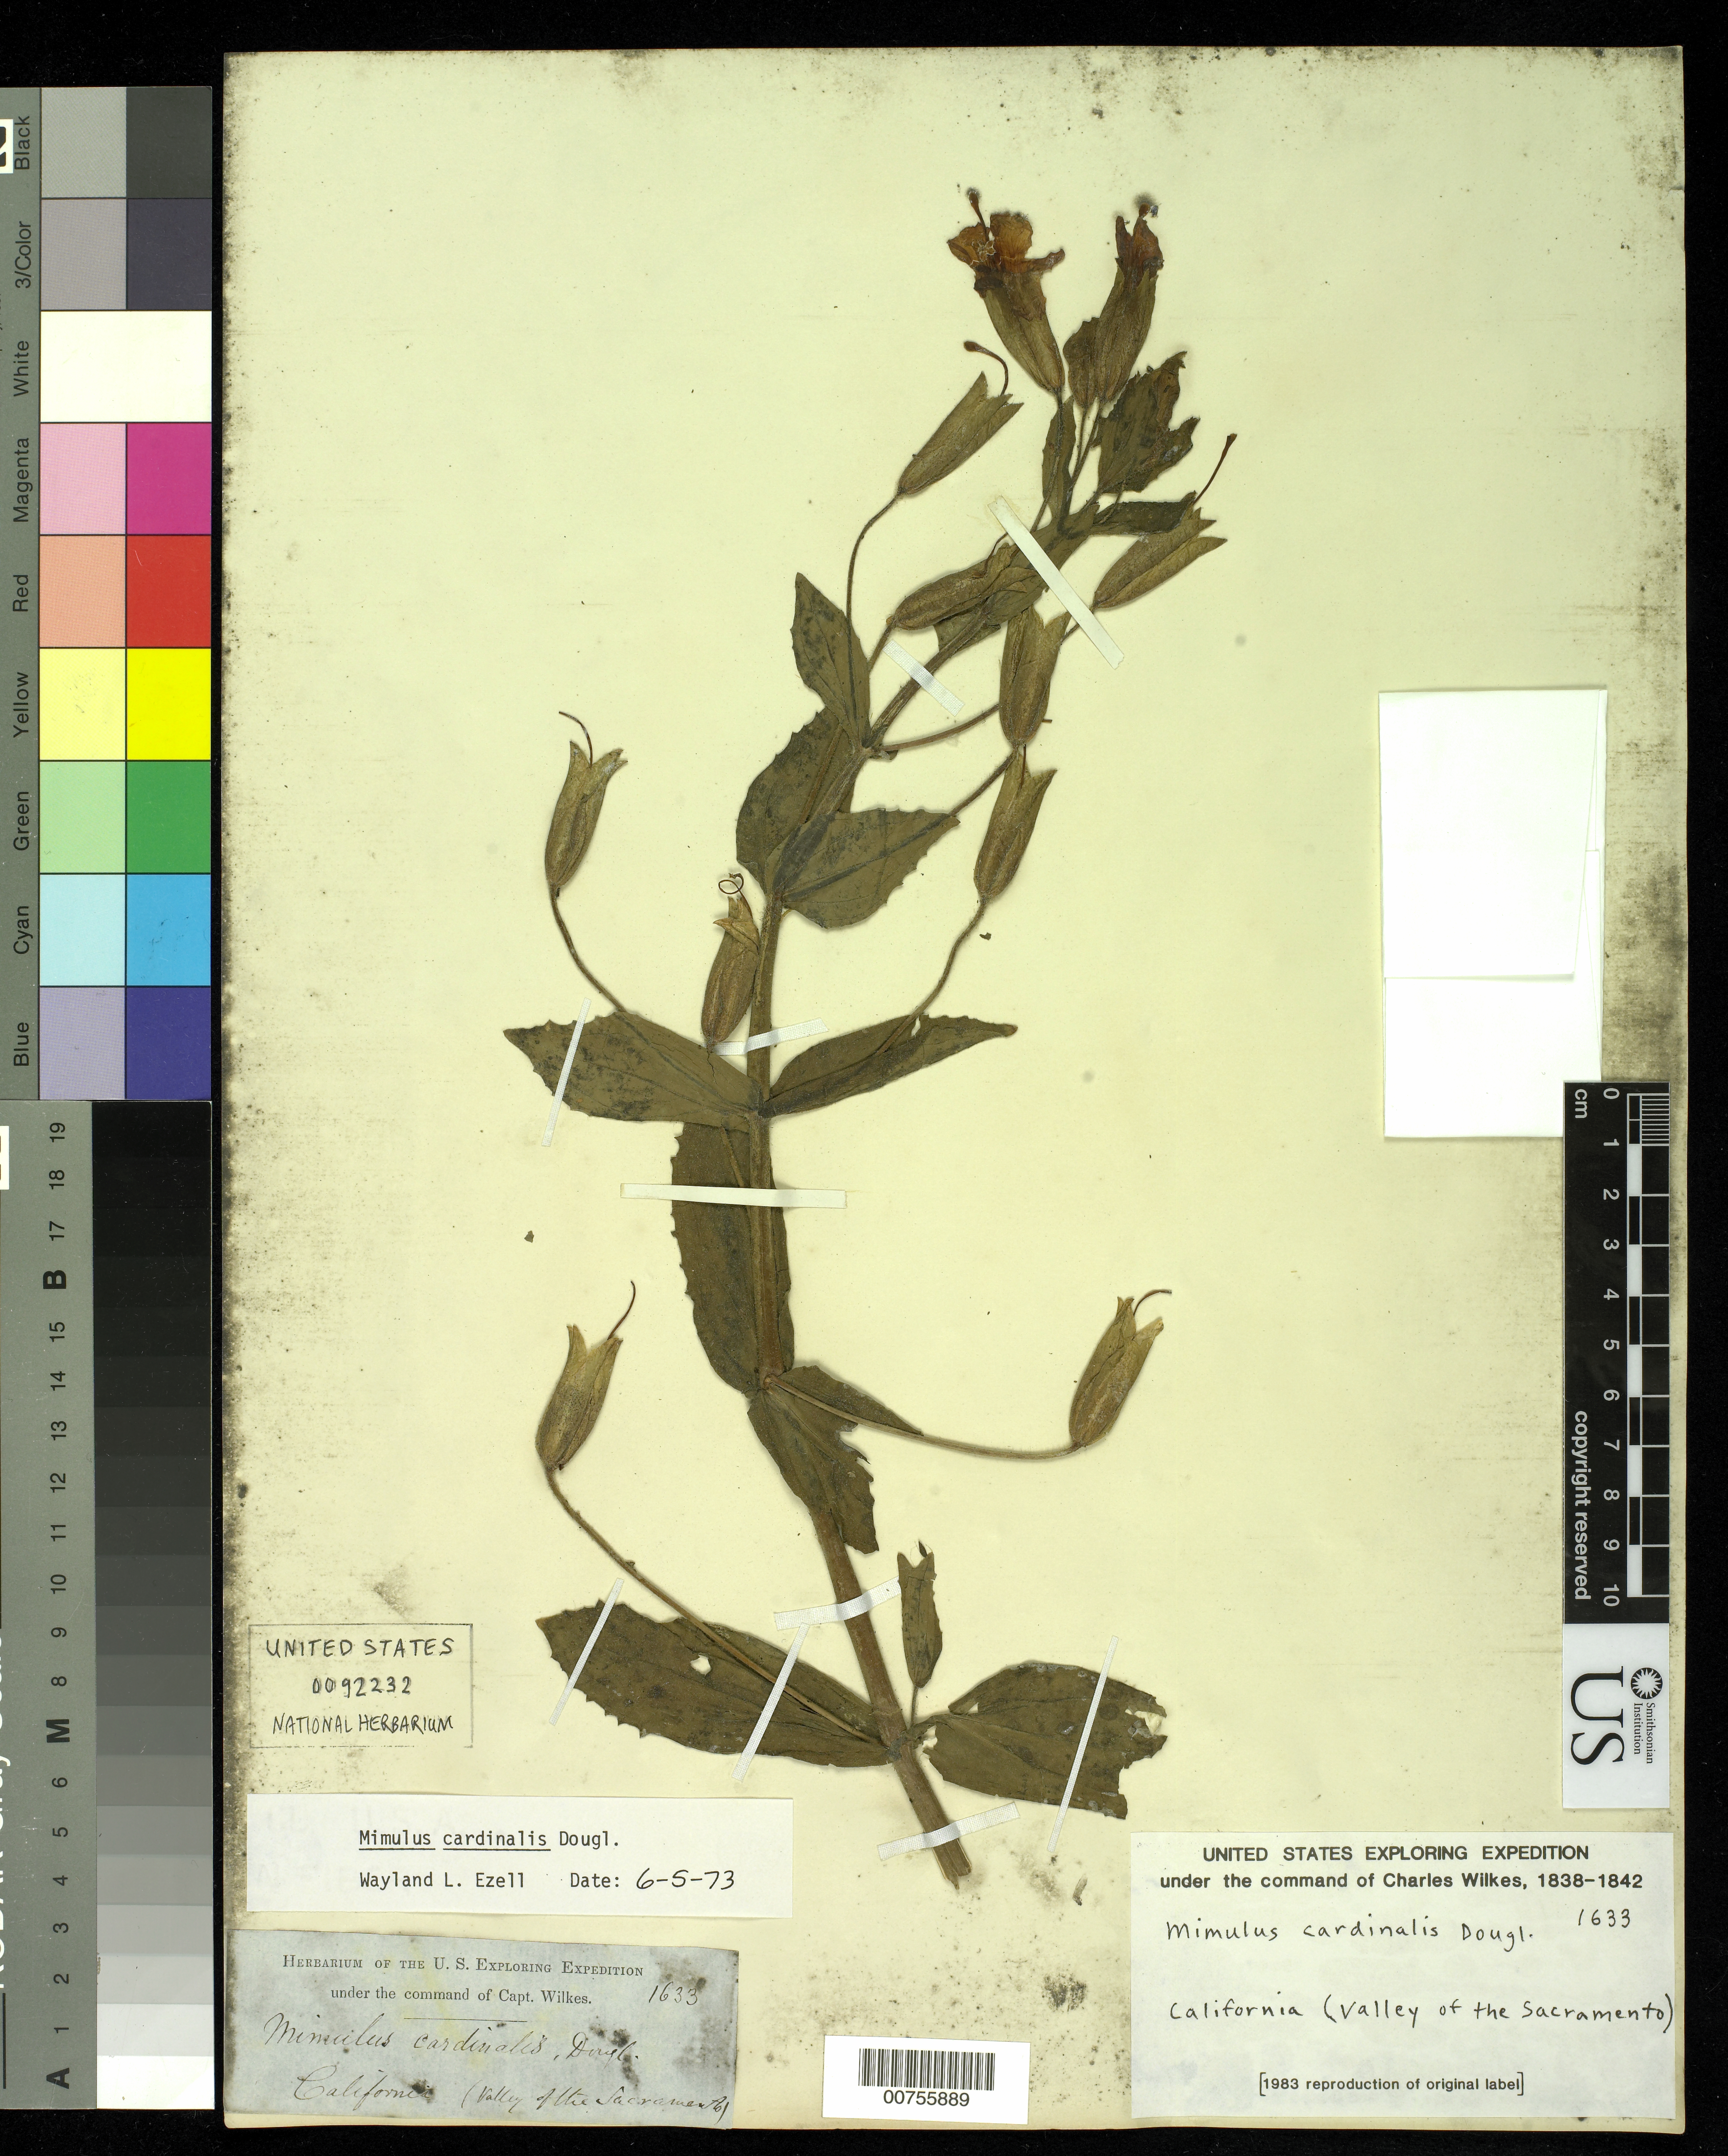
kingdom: Plantae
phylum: Tracheophyta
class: Magnoliopsida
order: Lamiales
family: Phrymaceae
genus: Mimulus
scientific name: Mimulus cardinalis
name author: Douglas ex Benth.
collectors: Wilkes Explor. Exped.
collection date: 1838/1842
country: United States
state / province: California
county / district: Sacramento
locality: Valley of the Sacamento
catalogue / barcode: US 92232